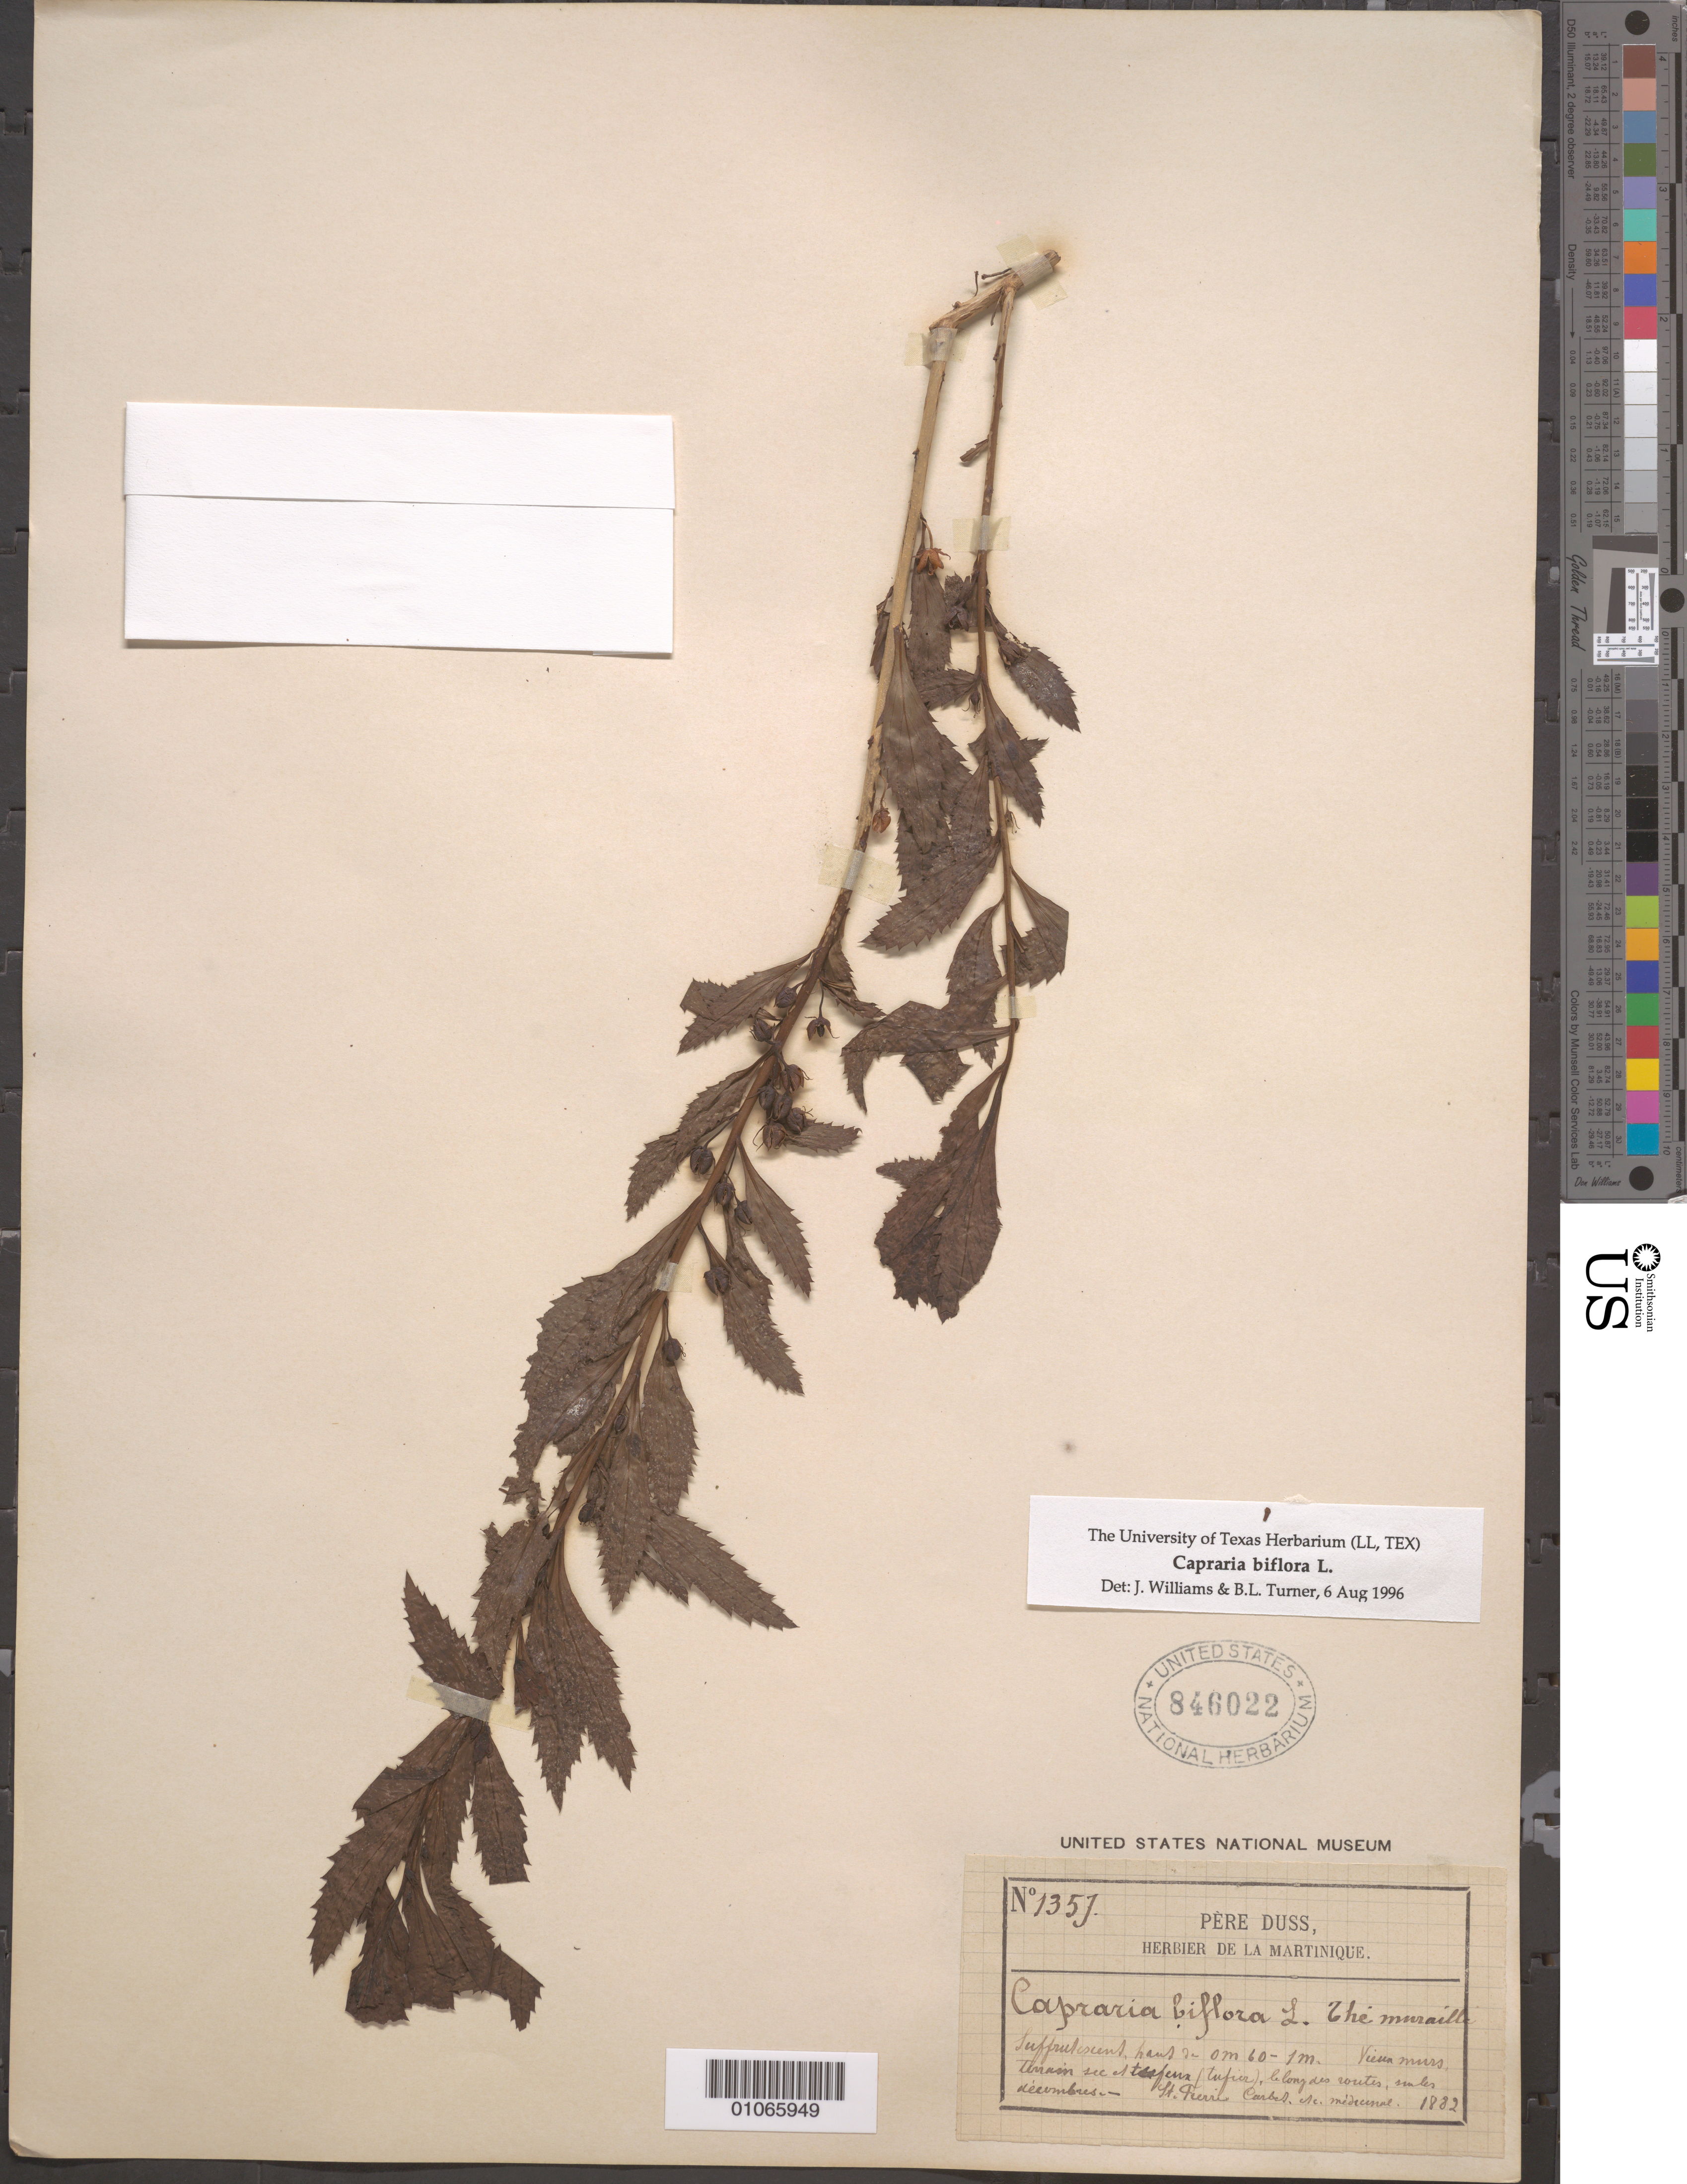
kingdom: Plantae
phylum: Tracheophyta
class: Magnoliopsida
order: Lamiales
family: Scrophulariaceae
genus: Capraria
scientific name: Capraria biflora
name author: L.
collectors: Père Duss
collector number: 1357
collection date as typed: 10 Jan 1882 to 31 Dec 1882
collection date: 1882-01-10/1882-12-31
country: Martinique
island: Martinique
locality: St. Ferri Carbel, in midcanal?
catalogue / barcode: US 846022